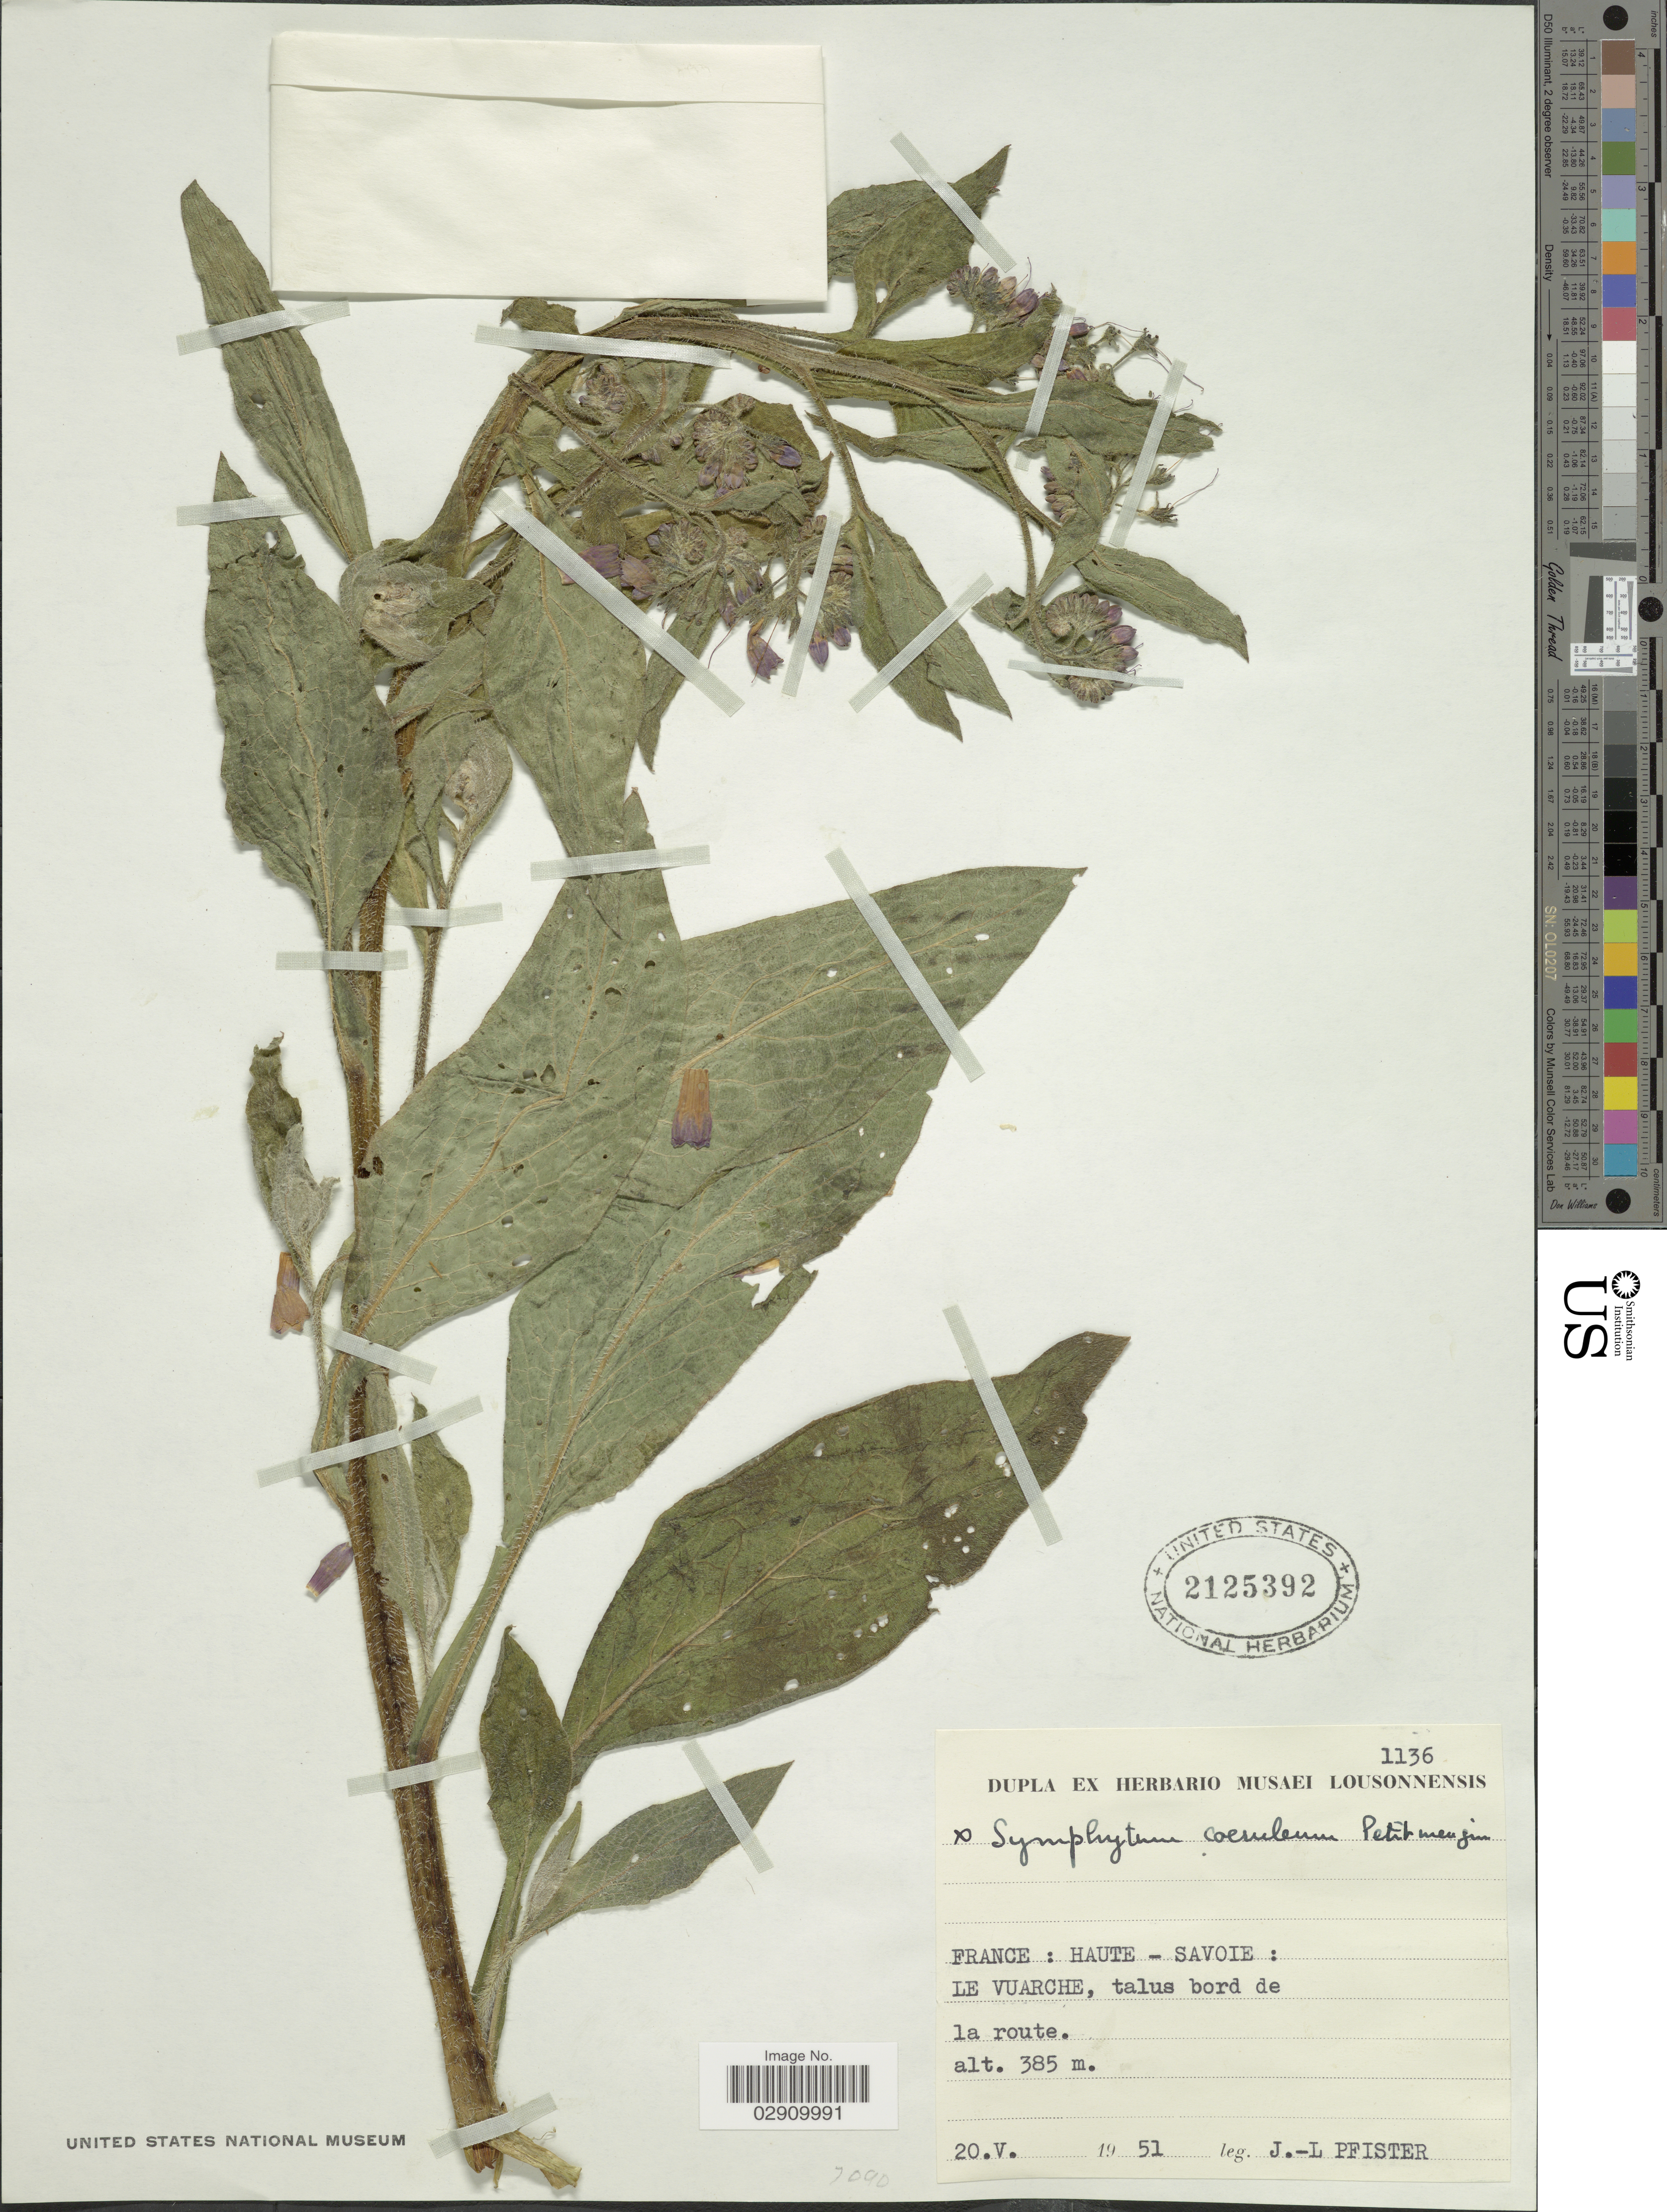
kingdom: Plantae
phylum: Tracheophyta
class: Magnoliopsida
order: Boraginales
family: Boraginaceae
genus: Symphytum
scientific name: Symphytum coeruleum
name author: DC.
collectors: J. Pfister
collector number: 1136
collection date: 1951-05-20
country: France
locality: Haute-Savoie, Le Vuarche, talus bord de la route.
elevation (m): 385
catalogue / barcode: US 2125392